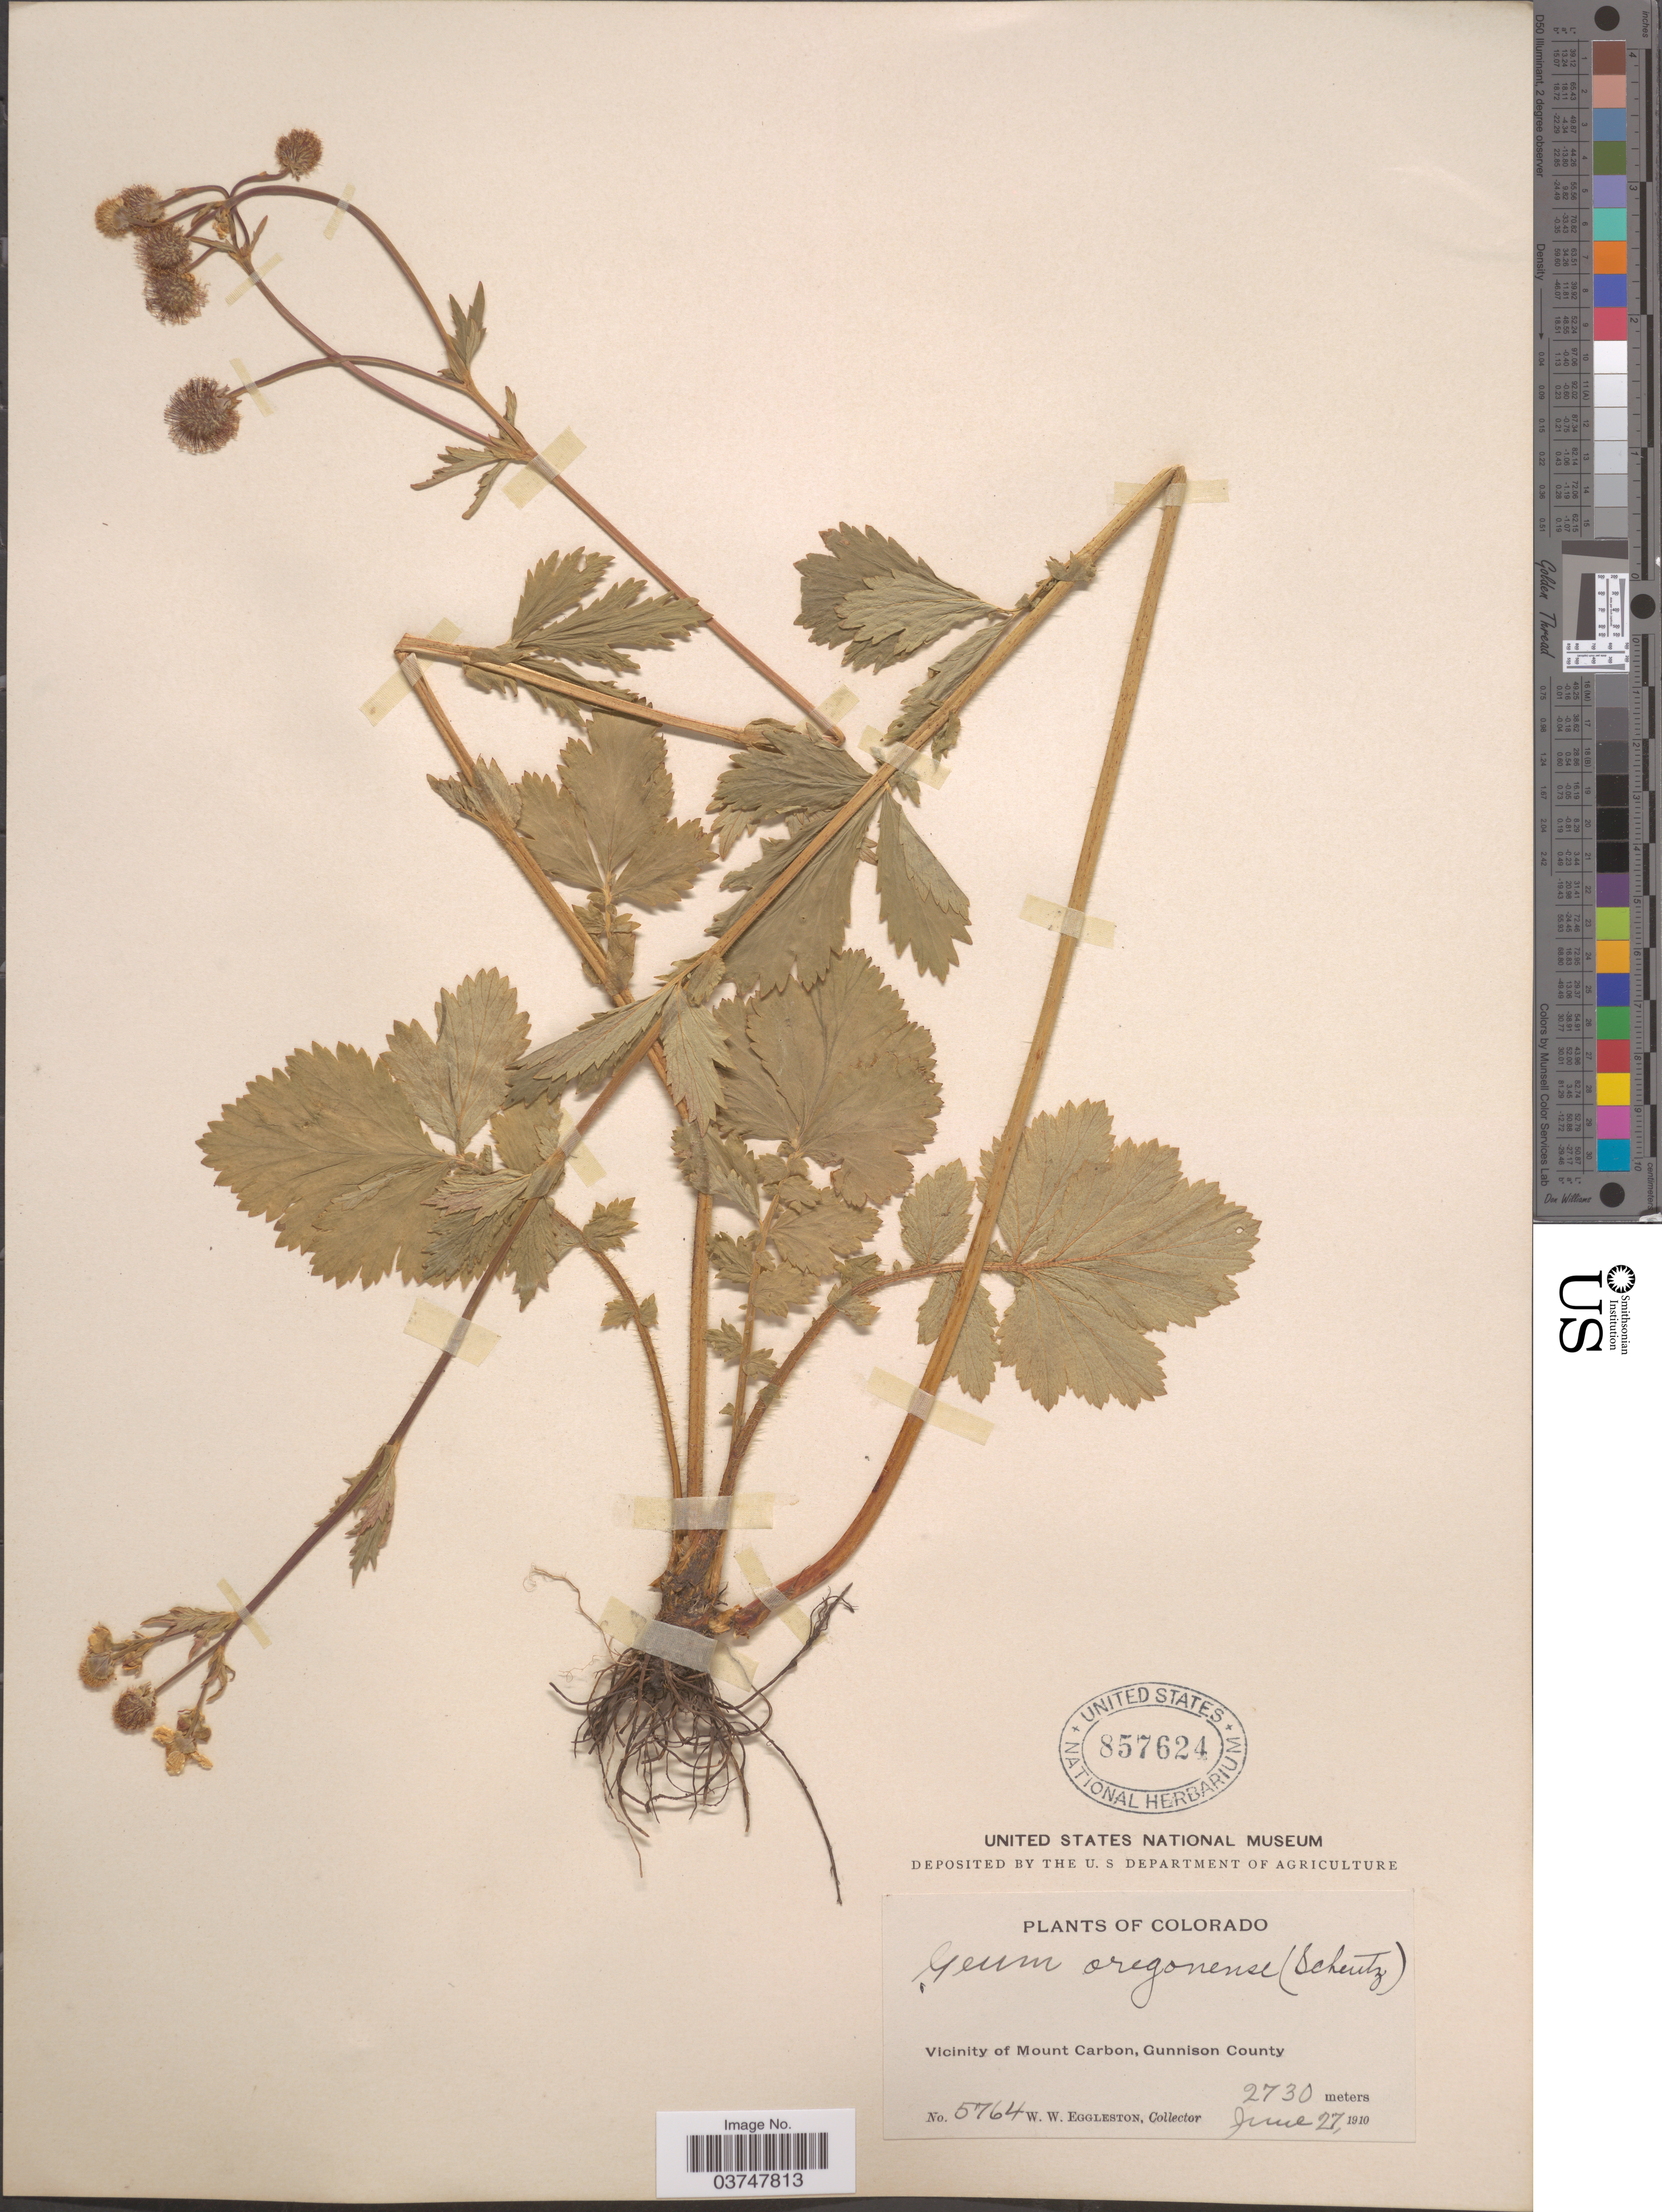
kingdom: Plantae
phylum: Tracheophyta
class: Magnoliopsida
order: Rosales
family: Rosaceae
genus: Geum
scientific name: Geum oregonense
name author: Rydb.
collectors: W. W. Eggleston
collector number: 5764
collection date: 1910-06-27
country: United States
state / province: Colorado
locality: Vicinity of Mount Carbon, Gunnison County.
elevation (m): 2730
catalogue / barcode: US 857624